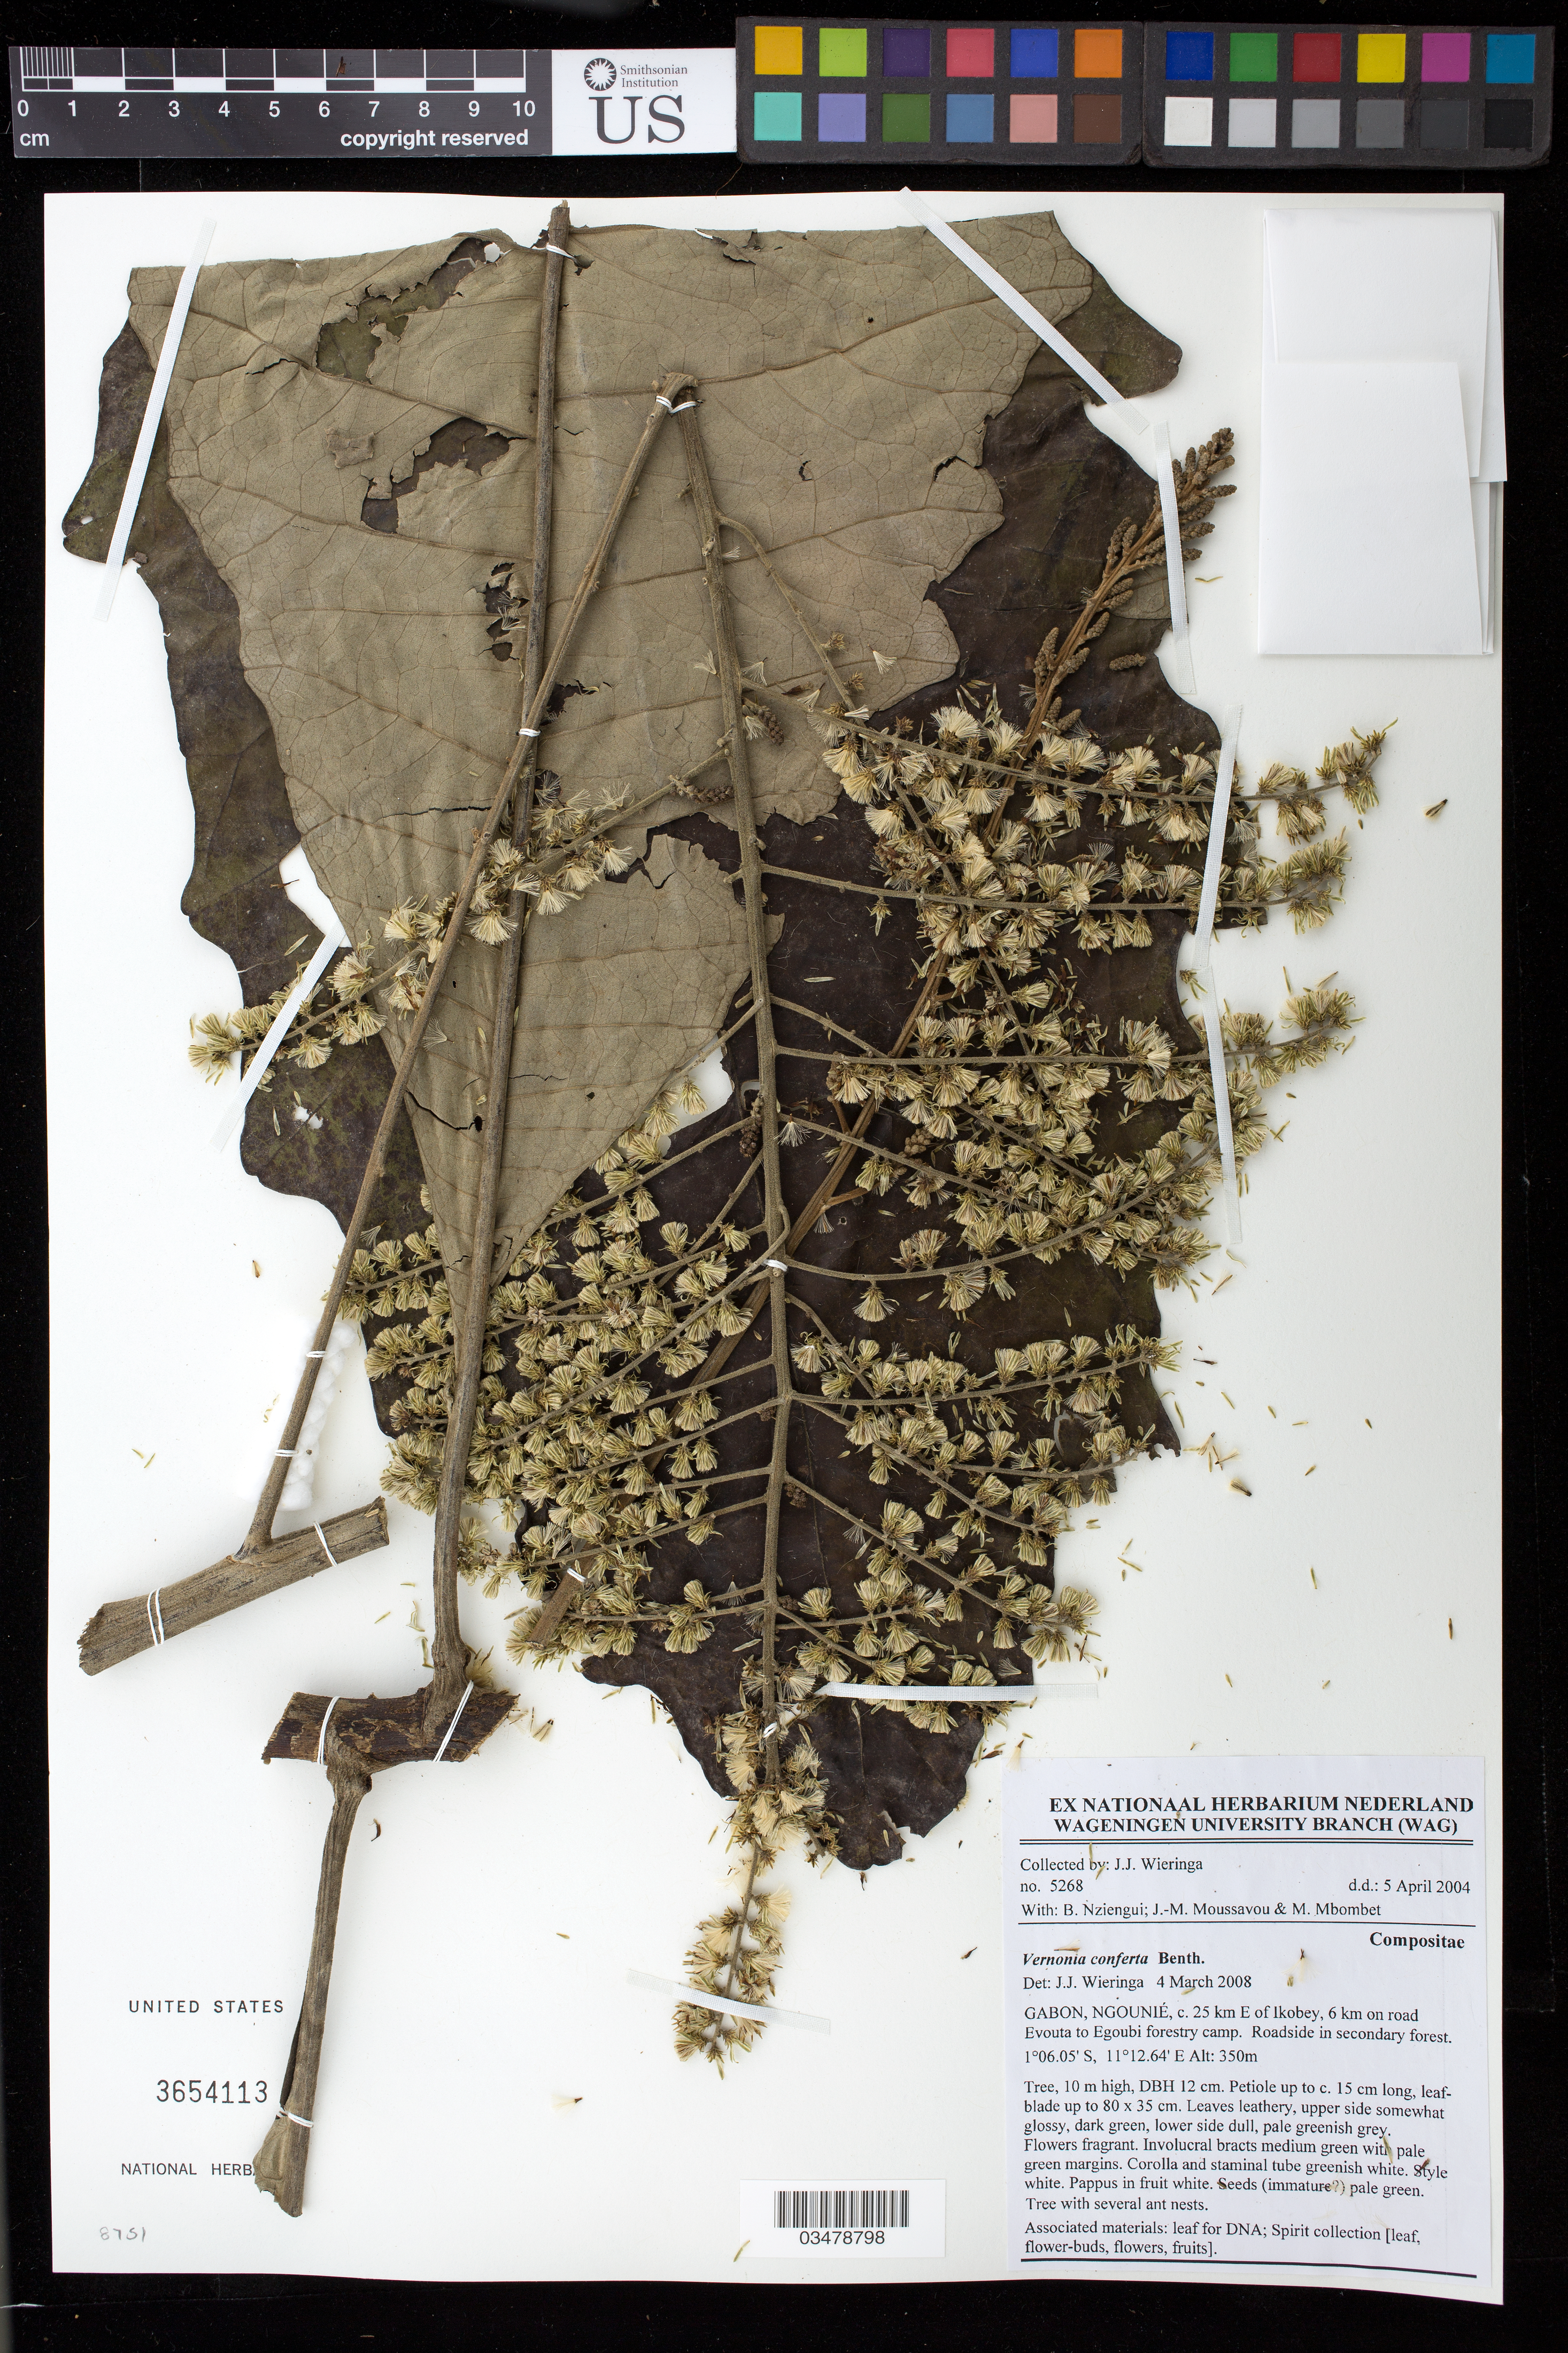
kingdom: Plantae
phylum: Tracheophyta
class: Magnoliopsida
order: Asterales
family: Asteraceae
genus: Vernonia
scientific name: Vernonia conferta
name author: Benth.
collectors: J. Wieringa, B. Nziengui, J. Moussavou & M. Mbombet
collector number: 5268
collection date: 2004-04-05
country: Gabon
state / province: Ngounie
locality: C. 25 km E of Ikobey, 6 km on road Evouta to Egoubi forestry Camp.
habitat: Roadside in secondary forest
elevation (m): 350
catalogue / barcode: US 3654113